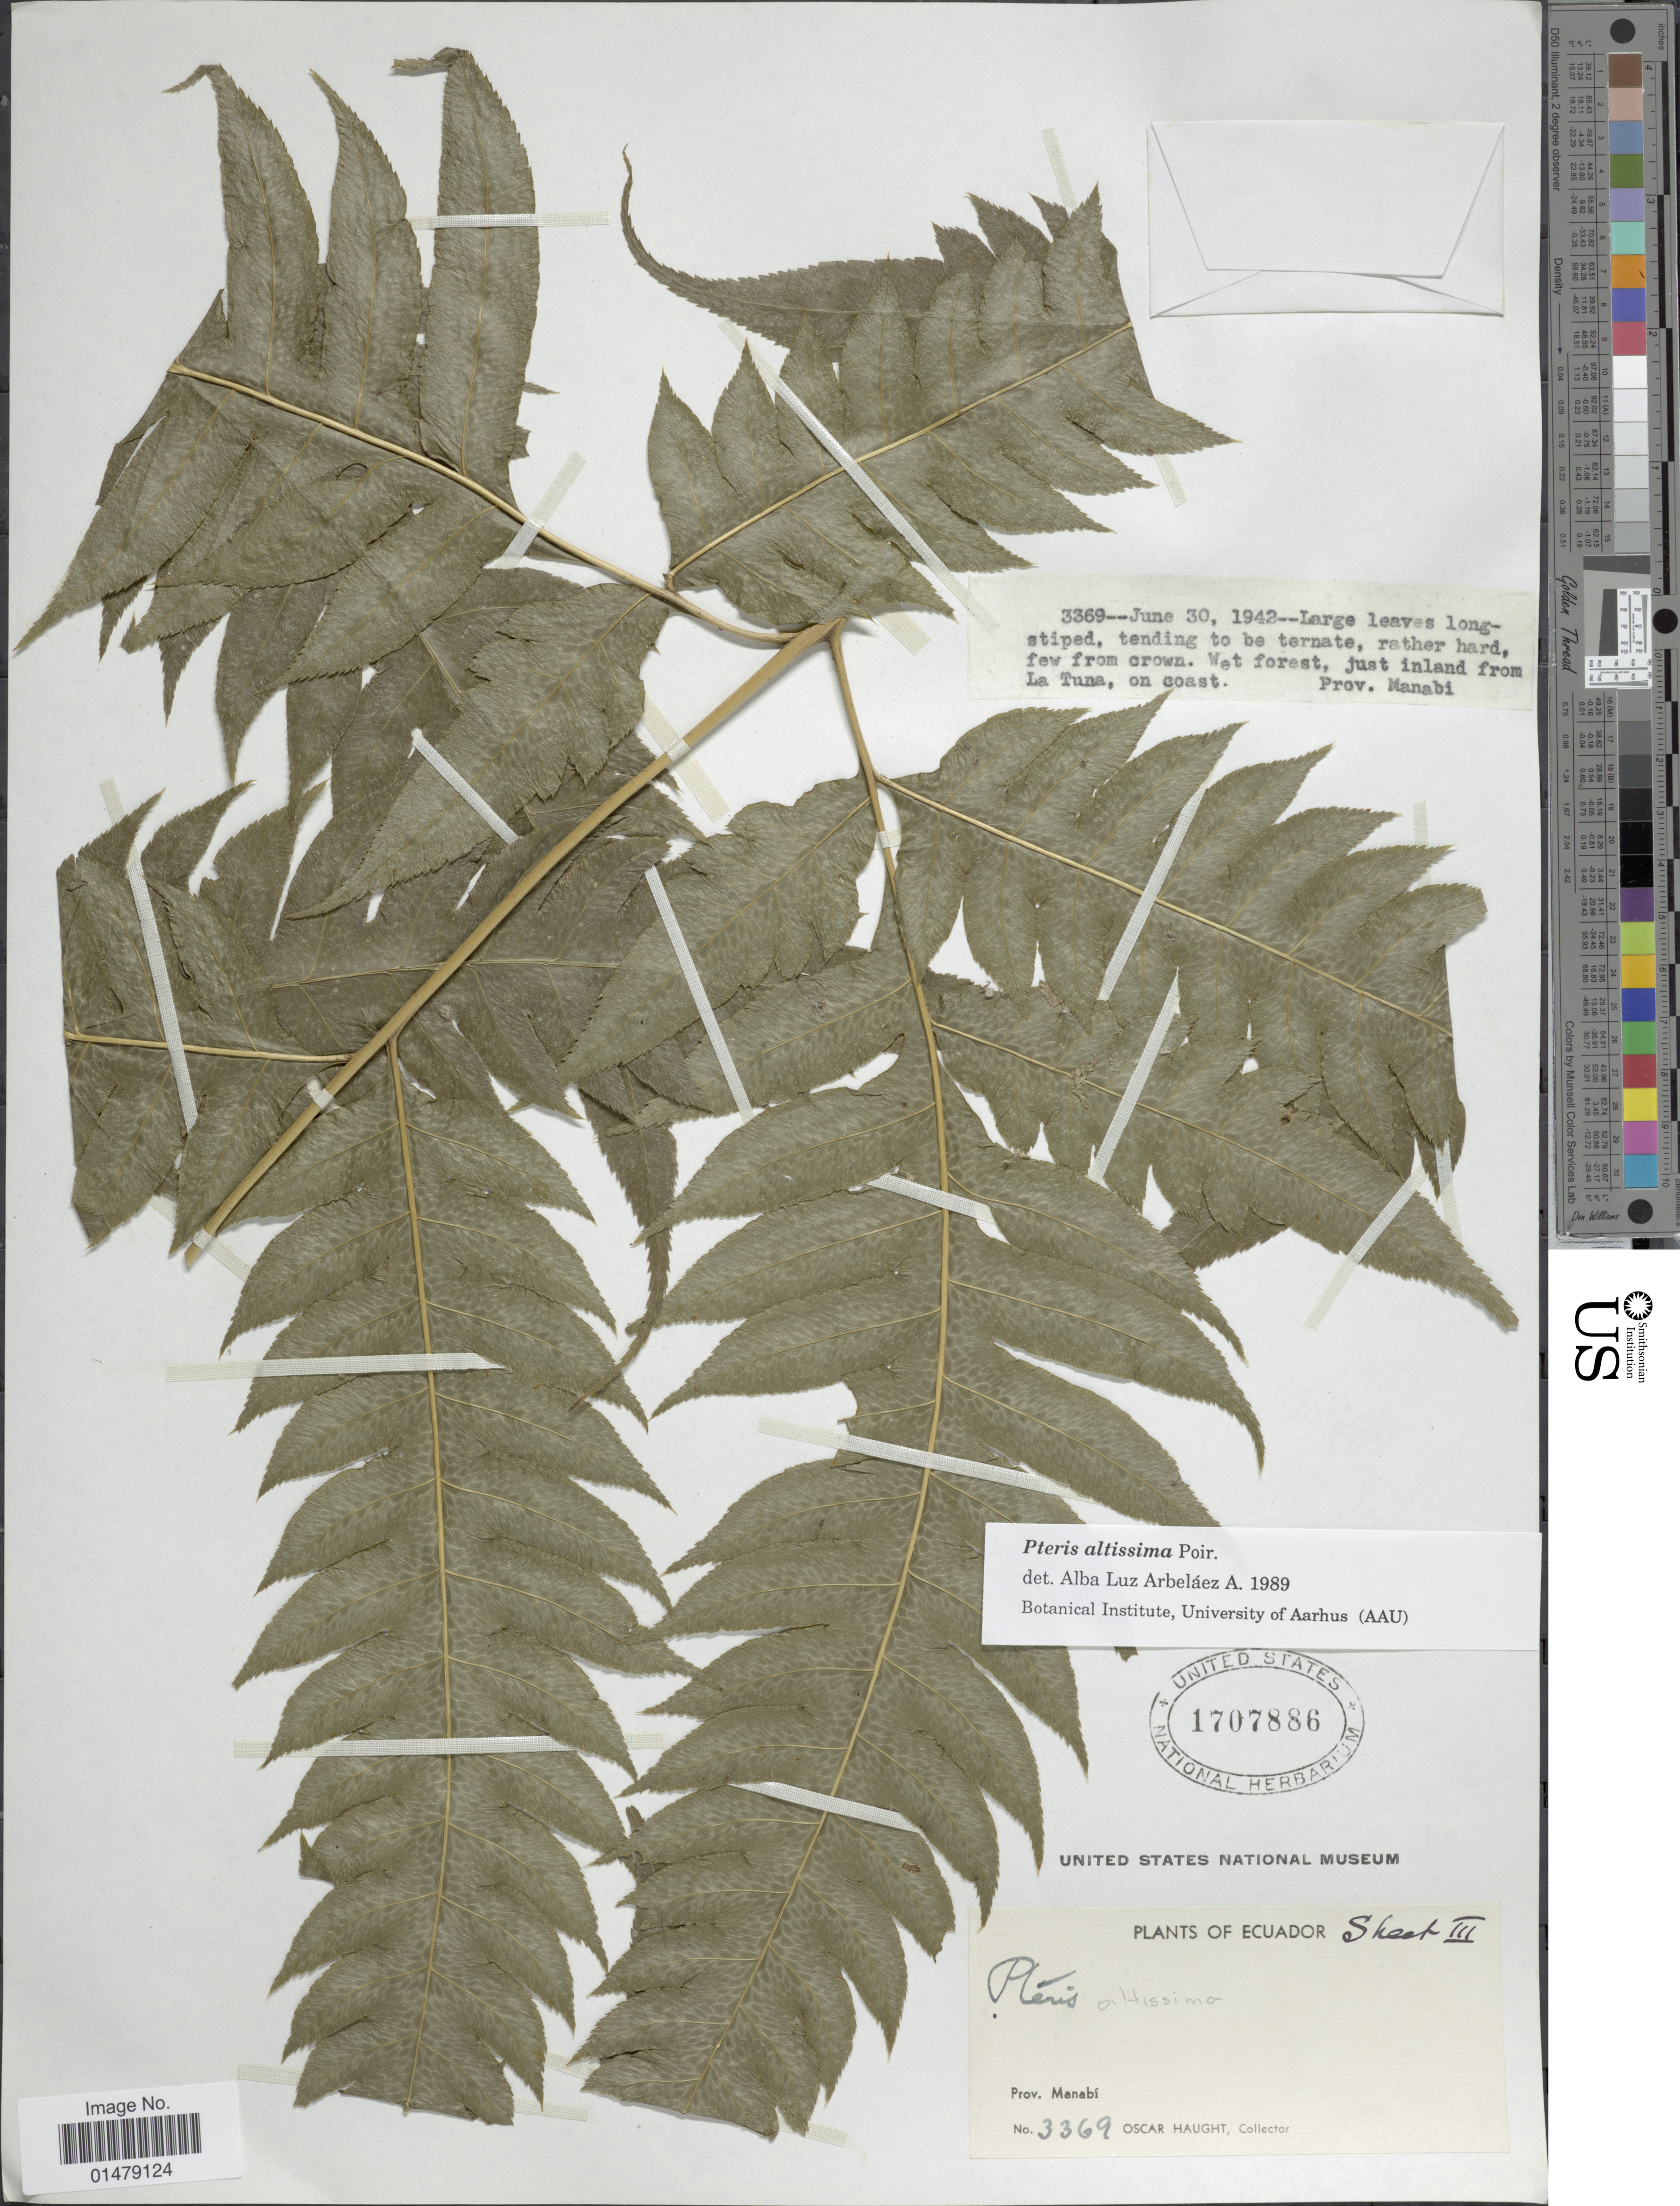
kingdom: Plantae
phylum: Tracheophyta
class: Polypodiopsida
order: Polypodiales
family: Pteridaceae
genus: Pteris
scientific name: Pteris altissima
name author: Poir.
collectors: O. L. Haught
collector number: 3369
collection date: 1942-06-30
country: Ecuador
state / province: Manabí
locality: Prov. Manabi. Just inland from La Tuna, on coast.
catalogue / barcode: US 1707886